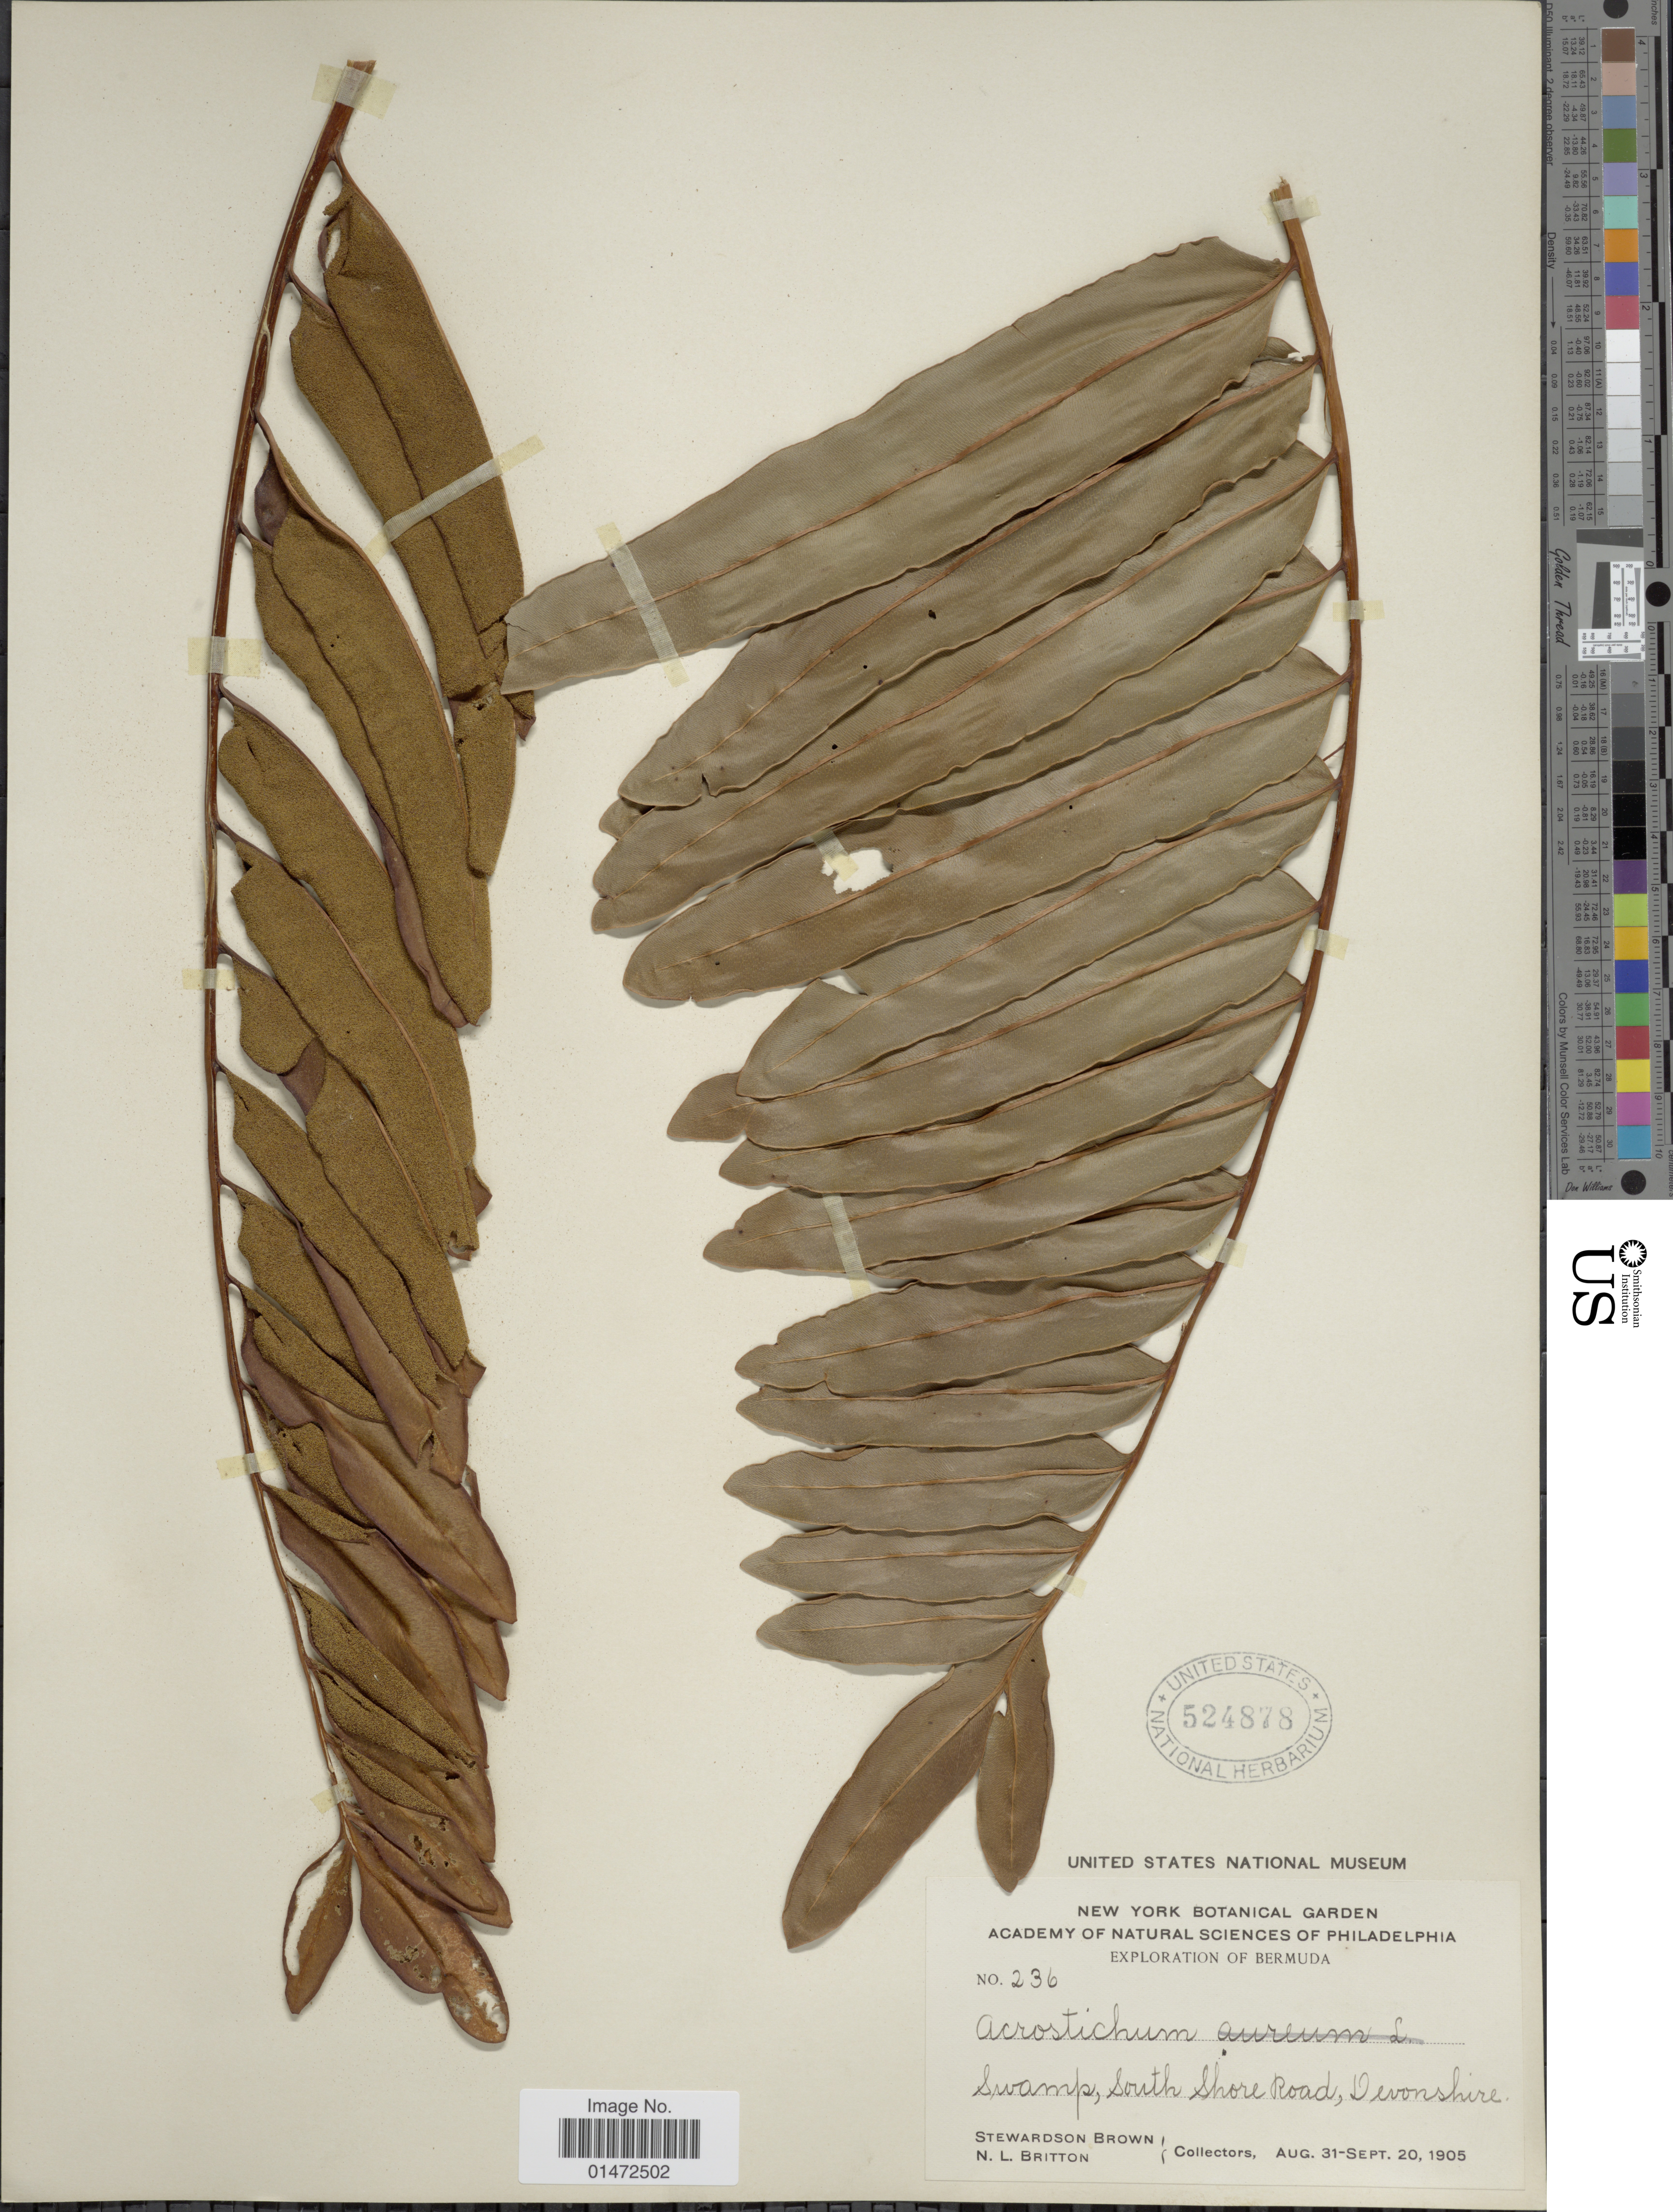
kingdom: Plantae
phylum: Tracheophyta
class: Polypodiopsida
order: Polypodiales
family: Pteridaceae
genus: Acrostichum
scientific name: Acrostichum danaeifolium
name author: Langsd. & Fisch.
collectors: S. Brown & N. Britton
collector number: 236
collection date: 1905-08-31/1905-09-20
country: Bermuda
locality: Swamp, South Shore Road, Devonshire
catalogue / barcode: US 524878